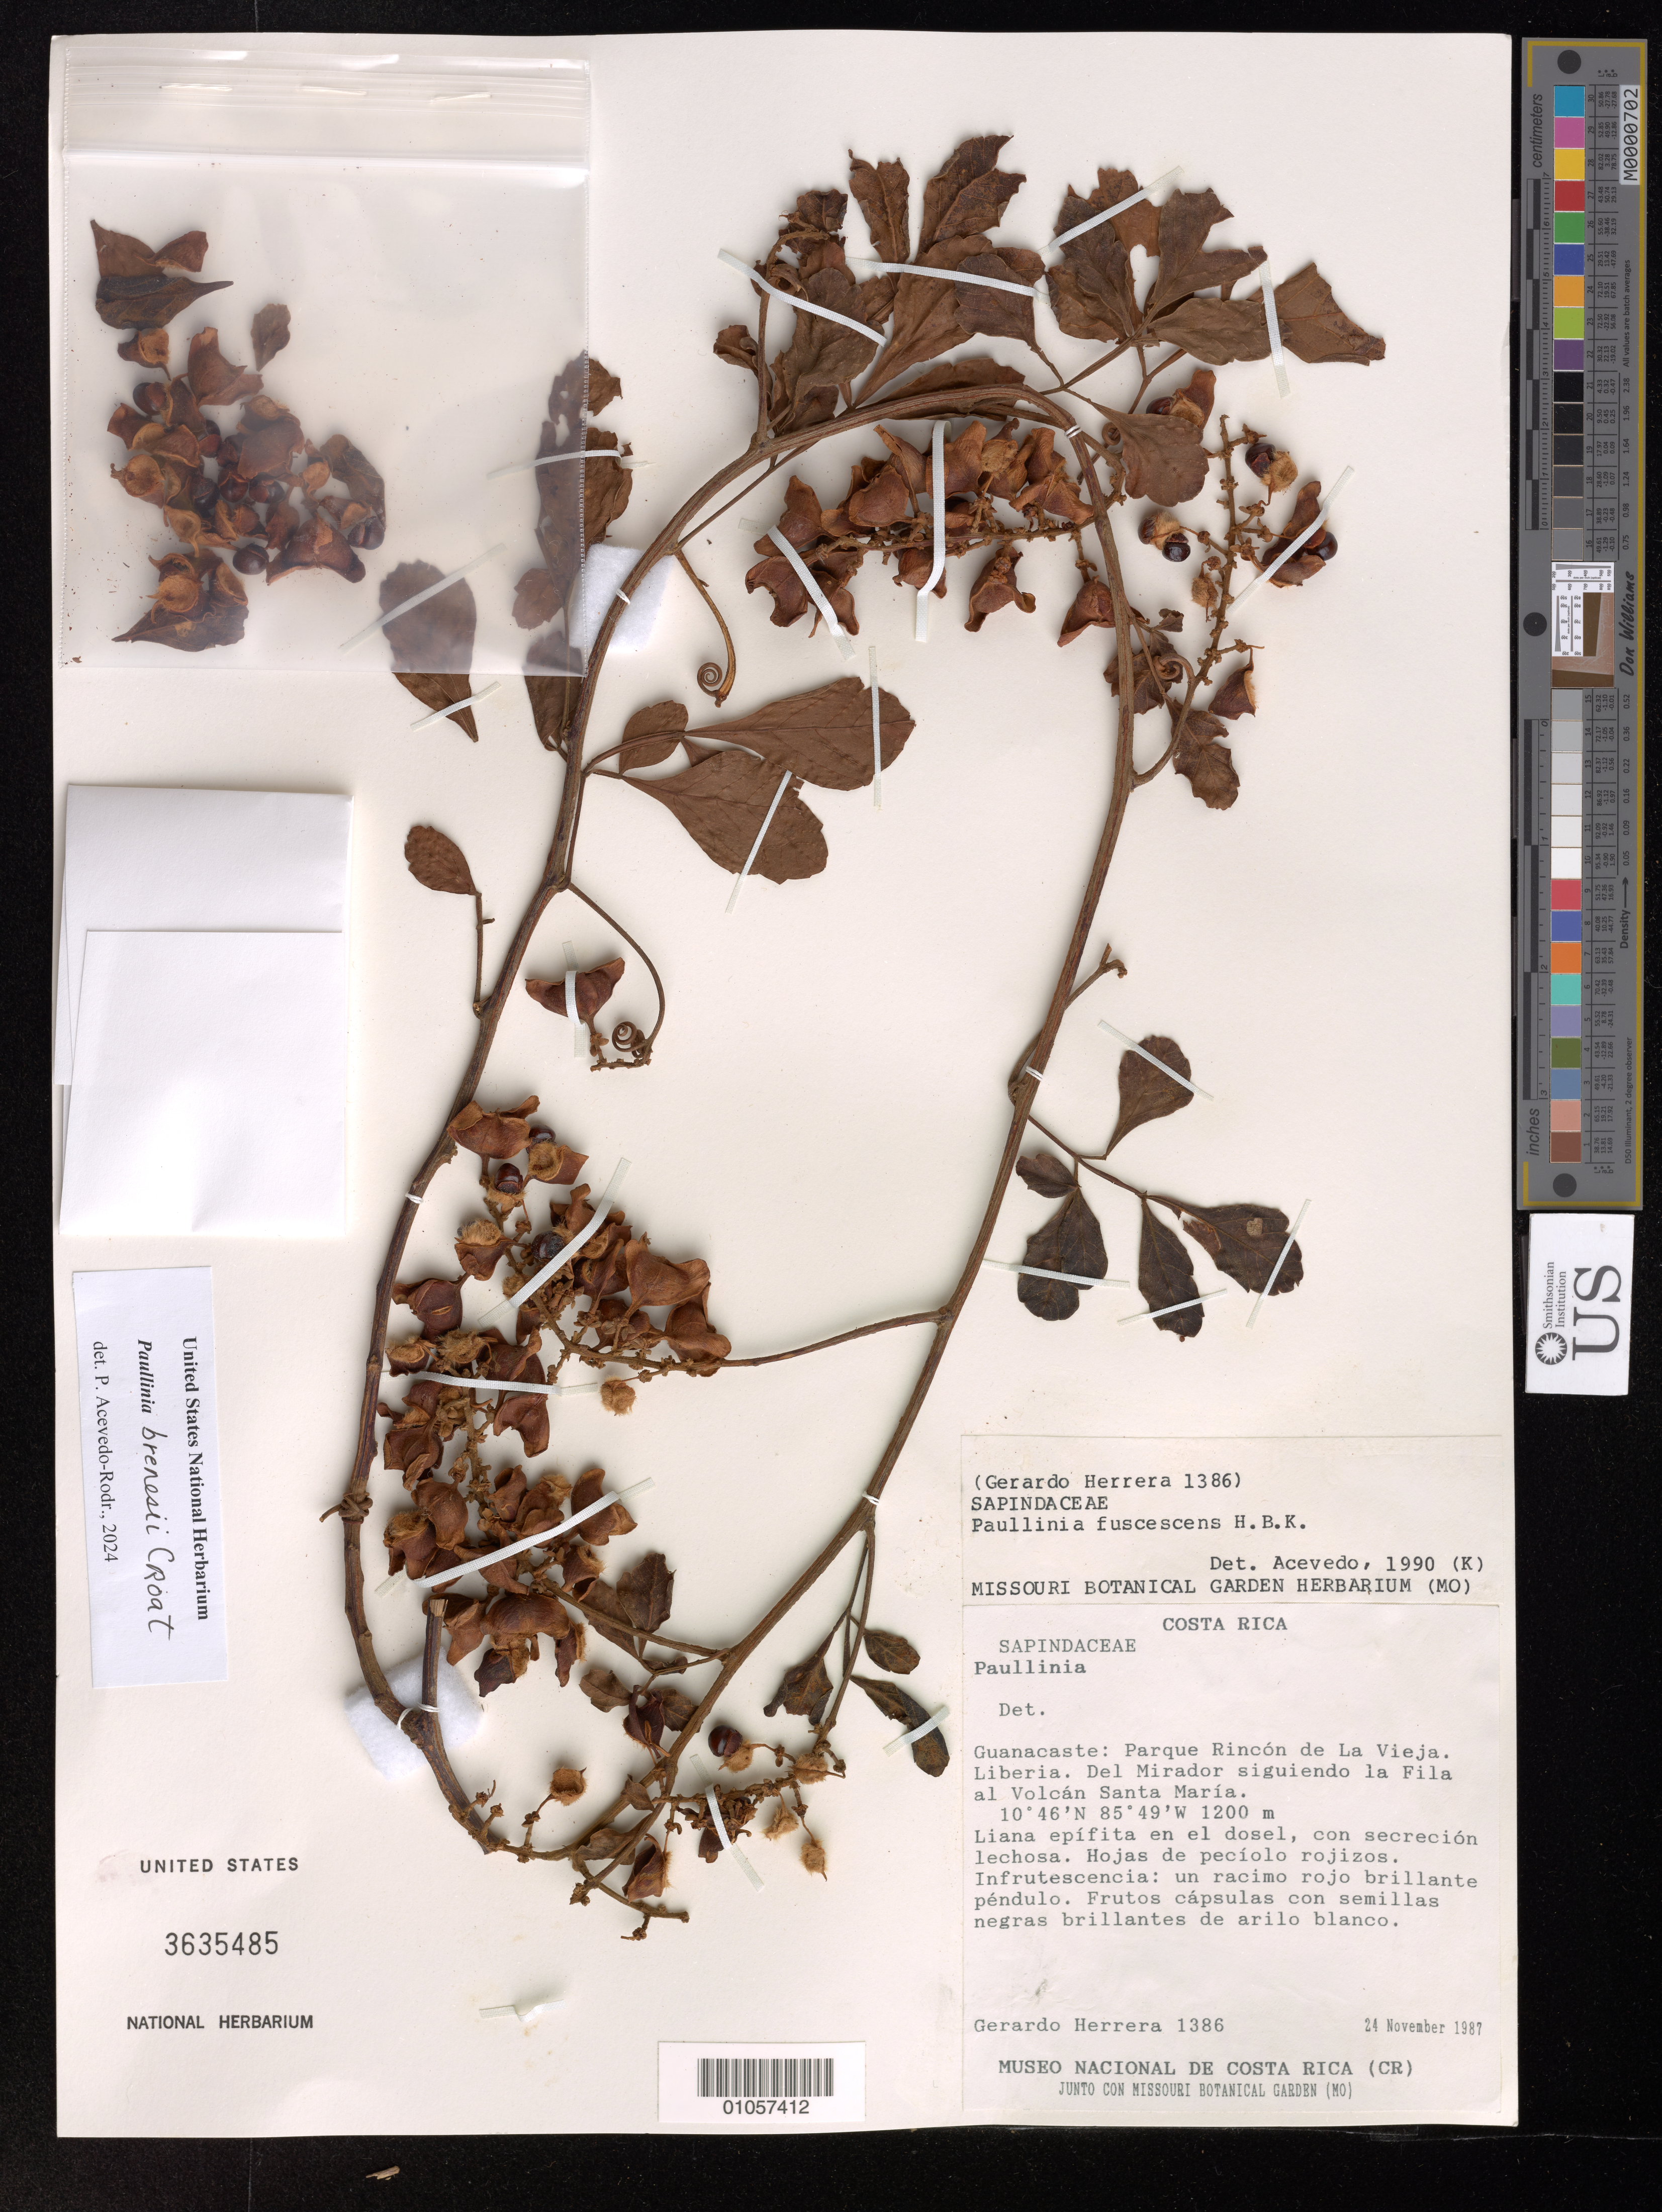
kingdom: Plantae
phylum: Tracheophyta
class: Magnoliopsida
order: Sapindales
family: Sapindaceae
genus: Paullinia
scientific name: Paullinia brenesii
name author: Croat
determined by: Acevedo-Rodriguez, P., (US), Smithsonian Institution - National Museum of Natural History (UNITED STATES)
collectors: G. Herrera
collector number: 1386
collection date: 1987-11-24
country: Costa Rica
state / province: Guanacaste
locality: Parque Rincón de la Vieja. Liberia. Del Mirador siguiendo la Fila al Volcán Santa Maria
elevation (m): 1200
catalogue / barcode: US 3635485